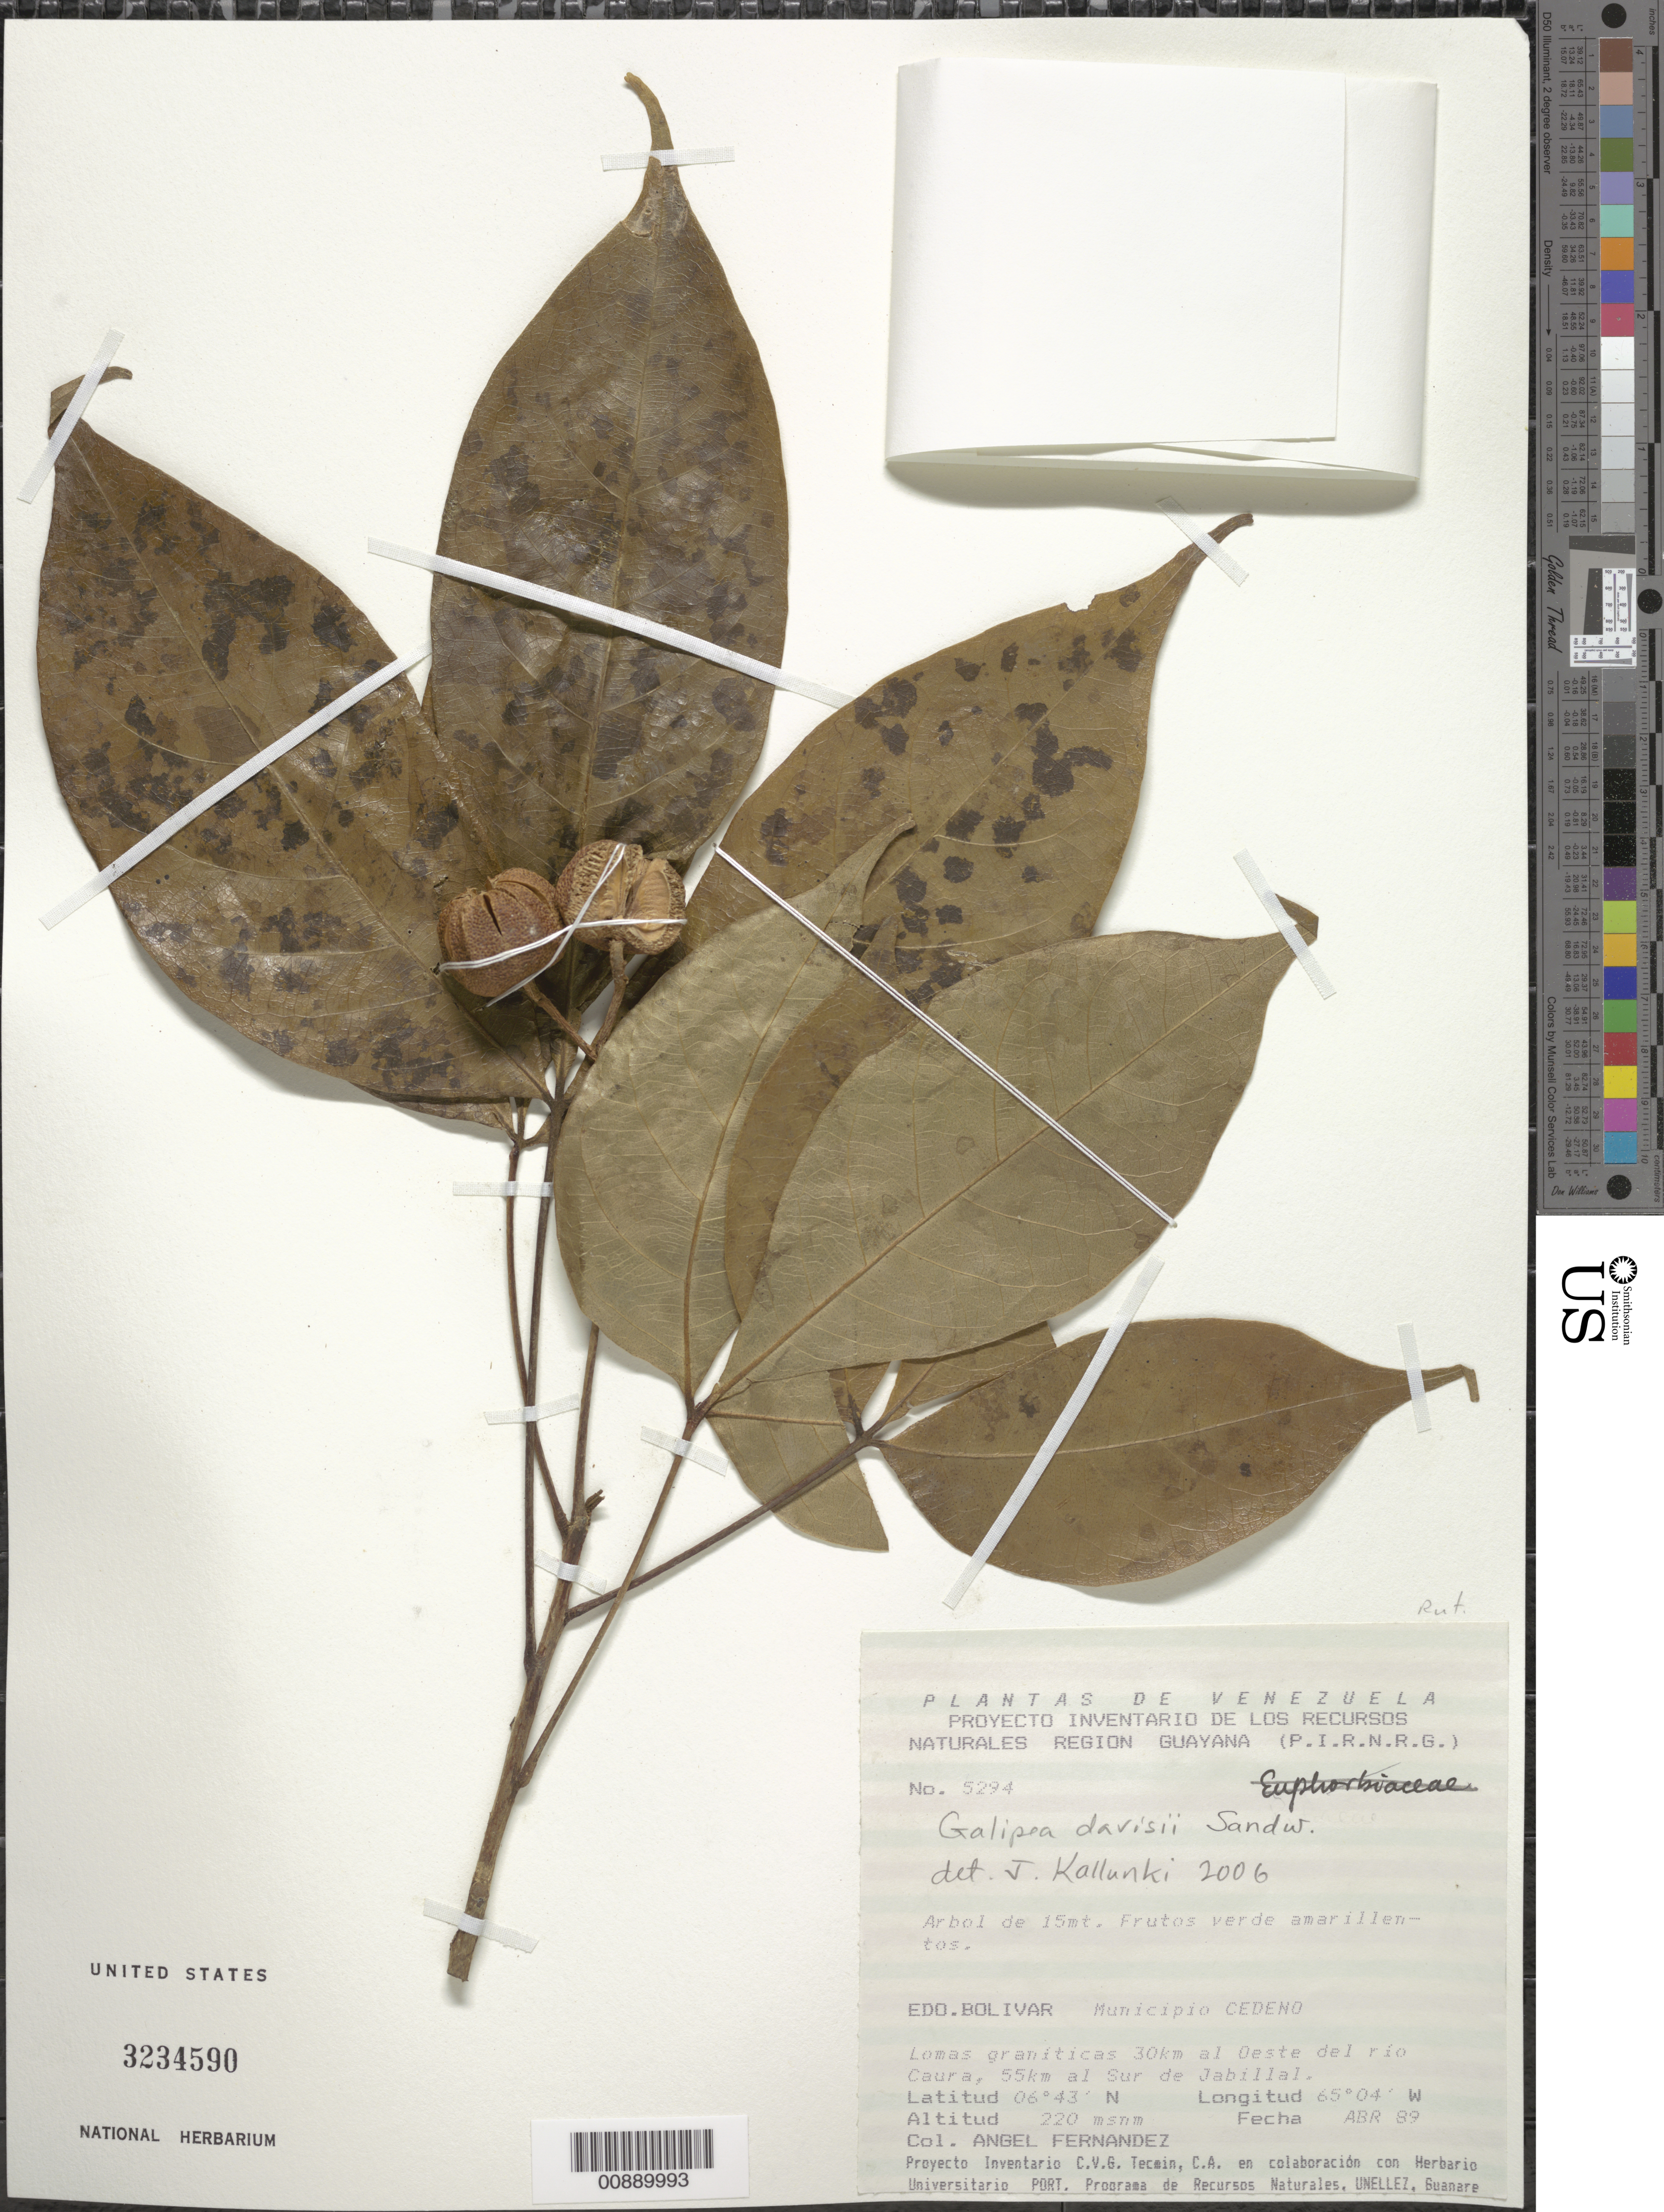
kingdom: Plantae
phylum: Tracheophyta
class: Magnoliopsida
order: Sapindales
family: Rutaceae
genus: Galipea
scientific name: Galipea davisii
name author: Sandwith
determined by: Kallunki, Jacquelyn A.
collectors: A. Fernández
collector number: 5294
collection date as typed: Apr-89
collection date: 1989-04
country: Venezuela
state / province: Bolívar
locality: Mun. Cedeño, 30 km al Oeste del Río Caura, 55 km al Sur de Jabillal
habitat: Lomas graníticas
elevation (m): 220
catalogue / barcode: US 3234590